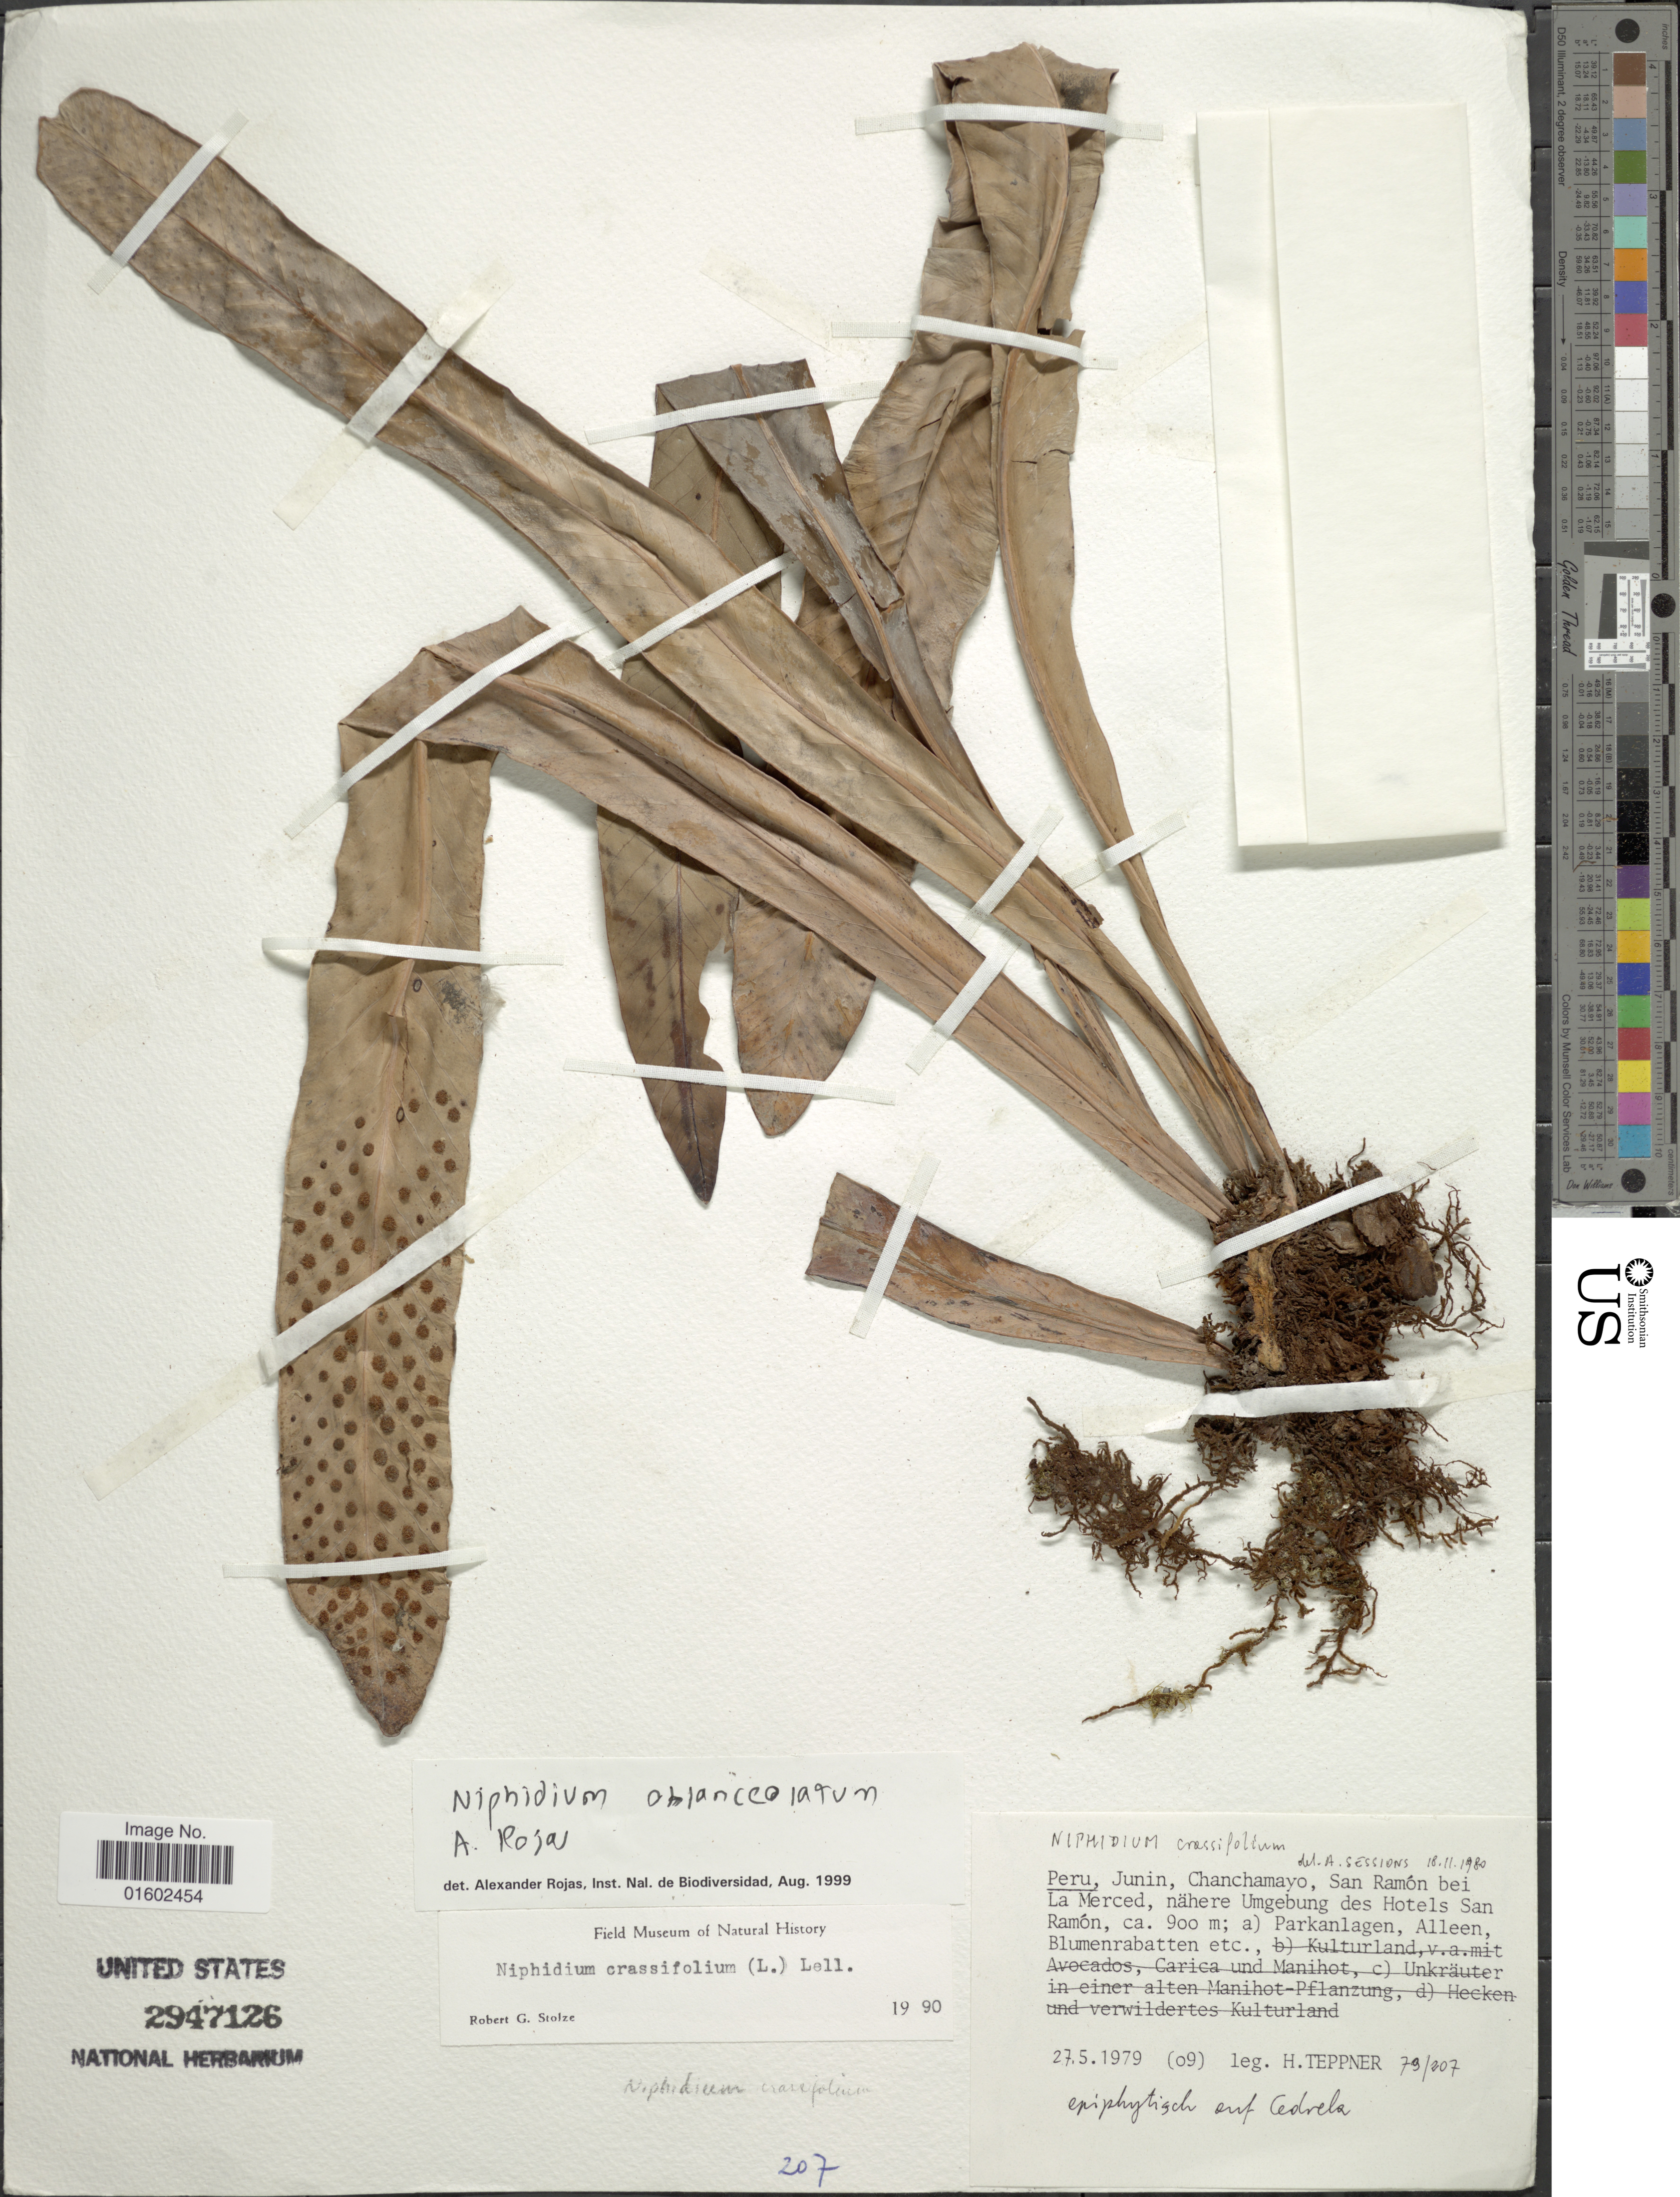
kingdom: Plantae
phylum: Tracheophyta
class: Polypodiopsida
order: Polypodiales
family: Polypodiaceae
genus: Niphidium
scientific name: Niphidium crassifolium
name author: (L.) Lellinger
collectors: H. Teppner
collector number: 79/207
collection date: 1979-05-27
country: Peru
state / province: Junín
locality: Chanchamayo, San Ramon bei La Merced, nahere Umgebung des Hotels San Ramon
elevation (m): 900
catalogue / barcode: US 2947126